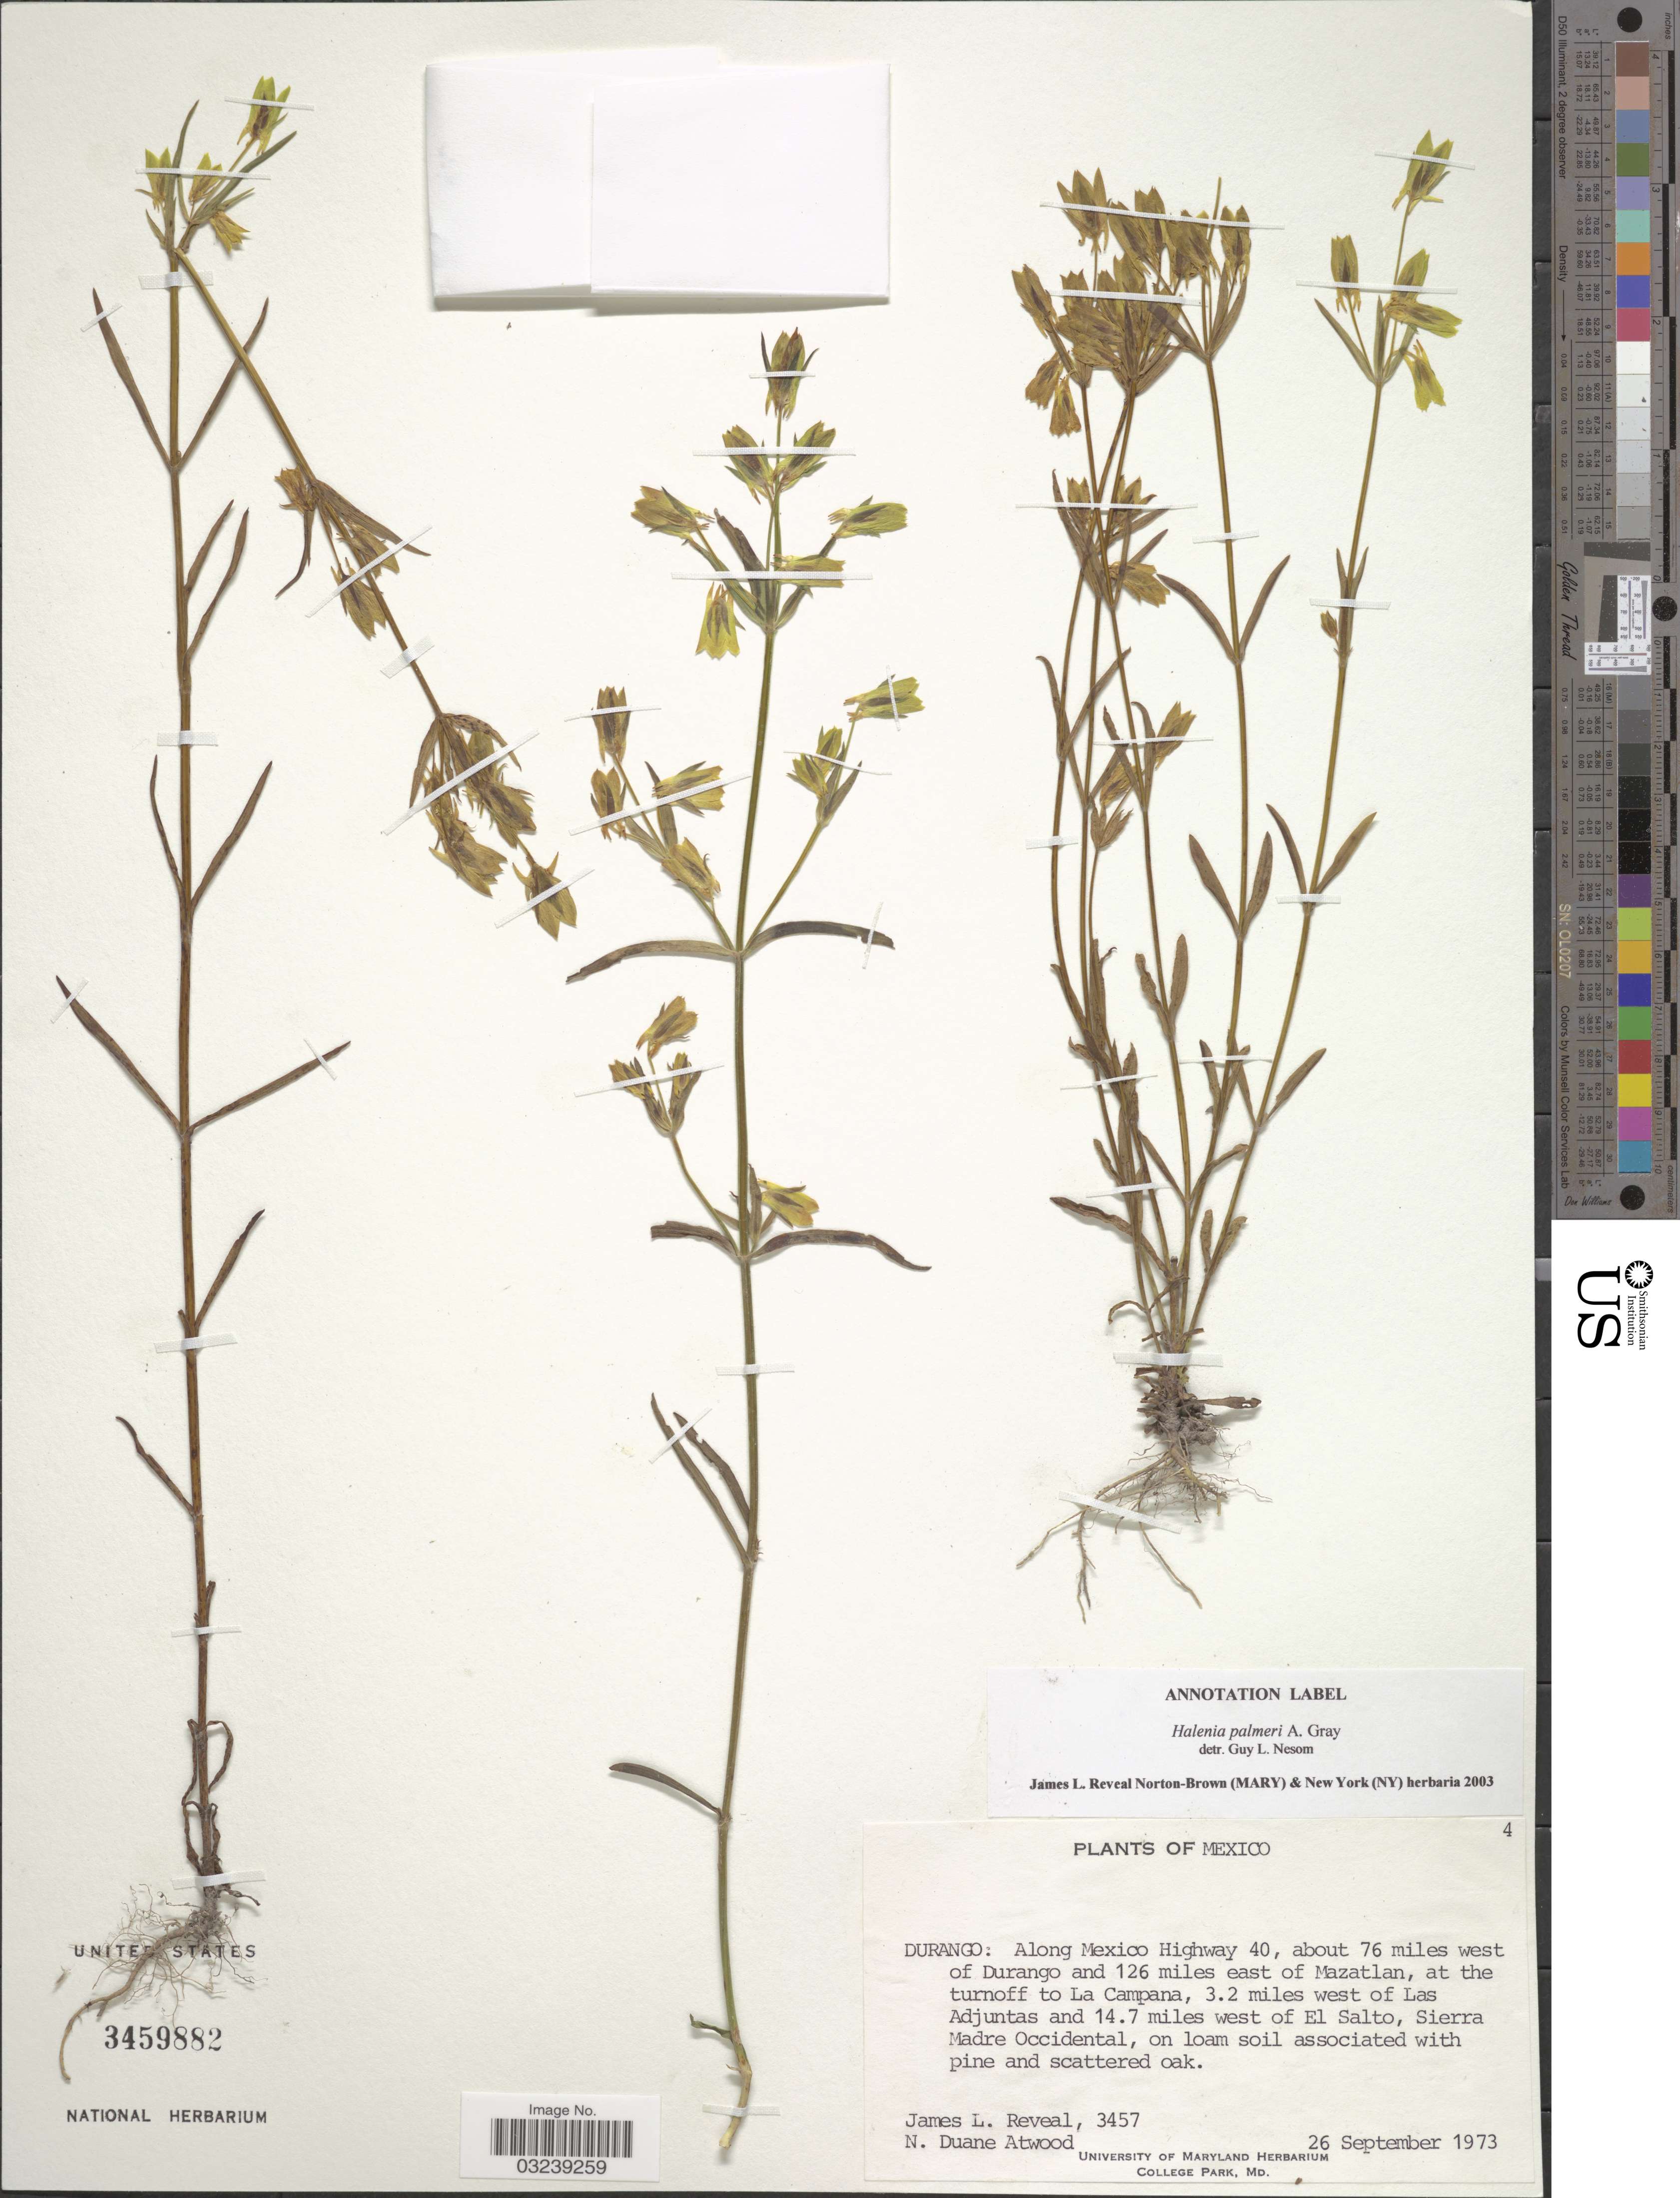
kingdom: Plantae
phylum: Tracheophyta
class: Magnoliopsida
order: Gentianales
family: Gentianaceae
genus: Halenia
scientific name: Halenia palmeri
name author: A. Gray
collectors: J. L. Reveal & N. Atwood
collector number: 3457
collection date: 1973-09-26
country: Mexico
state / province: Durango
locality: Along Mexico Highway 40, about 76 miles west of Durango and 126 miles east of Mazatlan, at the turnoff to La Campana, 3.2 miles west of Las Adjuntas and 14.7 miles west of El Salto, Sierra Madre Occidental.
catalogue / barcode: US 3459882